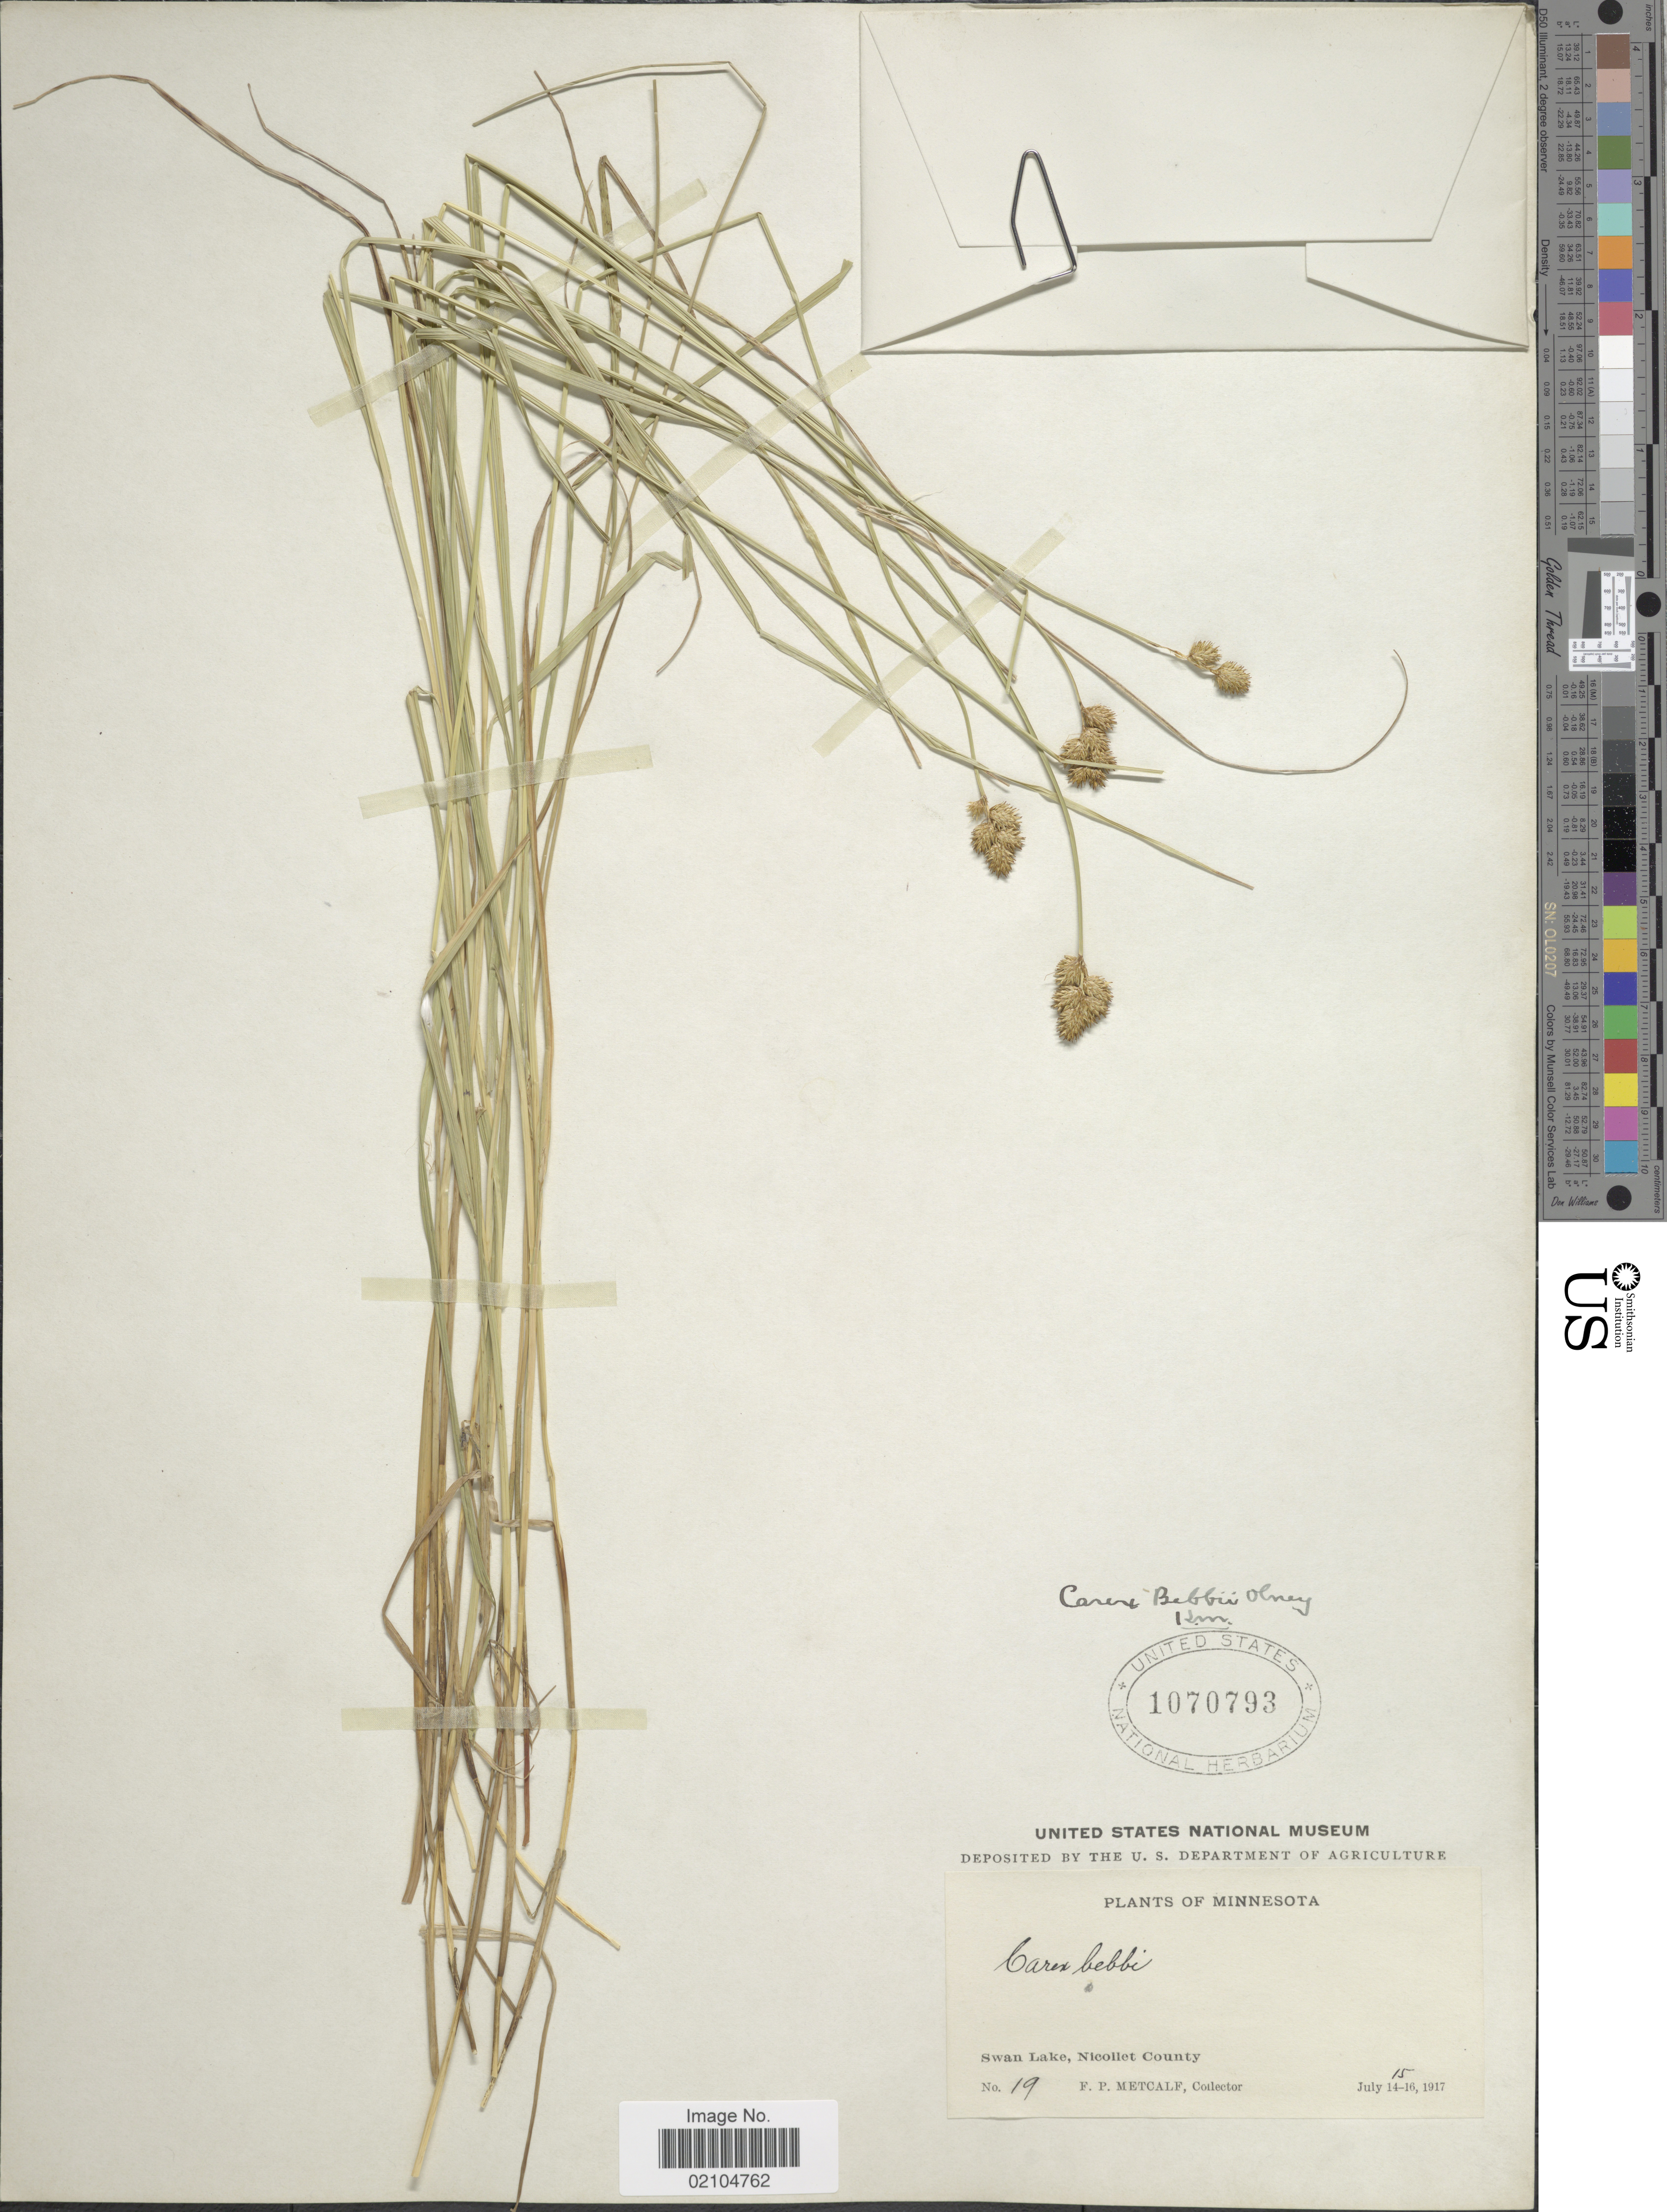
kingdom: Plantae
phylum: Tracheophyta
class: Liliopsida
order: Poales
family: Cyperaceae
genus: Carex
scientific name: Carex bebbii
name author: (L.H. Bailey) Olney ex Fernald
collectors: F. Metcalf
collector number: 19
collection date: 1917-07-15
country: United States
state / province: Minnesota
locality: Swan Lake, Nicollet County.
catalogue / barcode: US 1070793